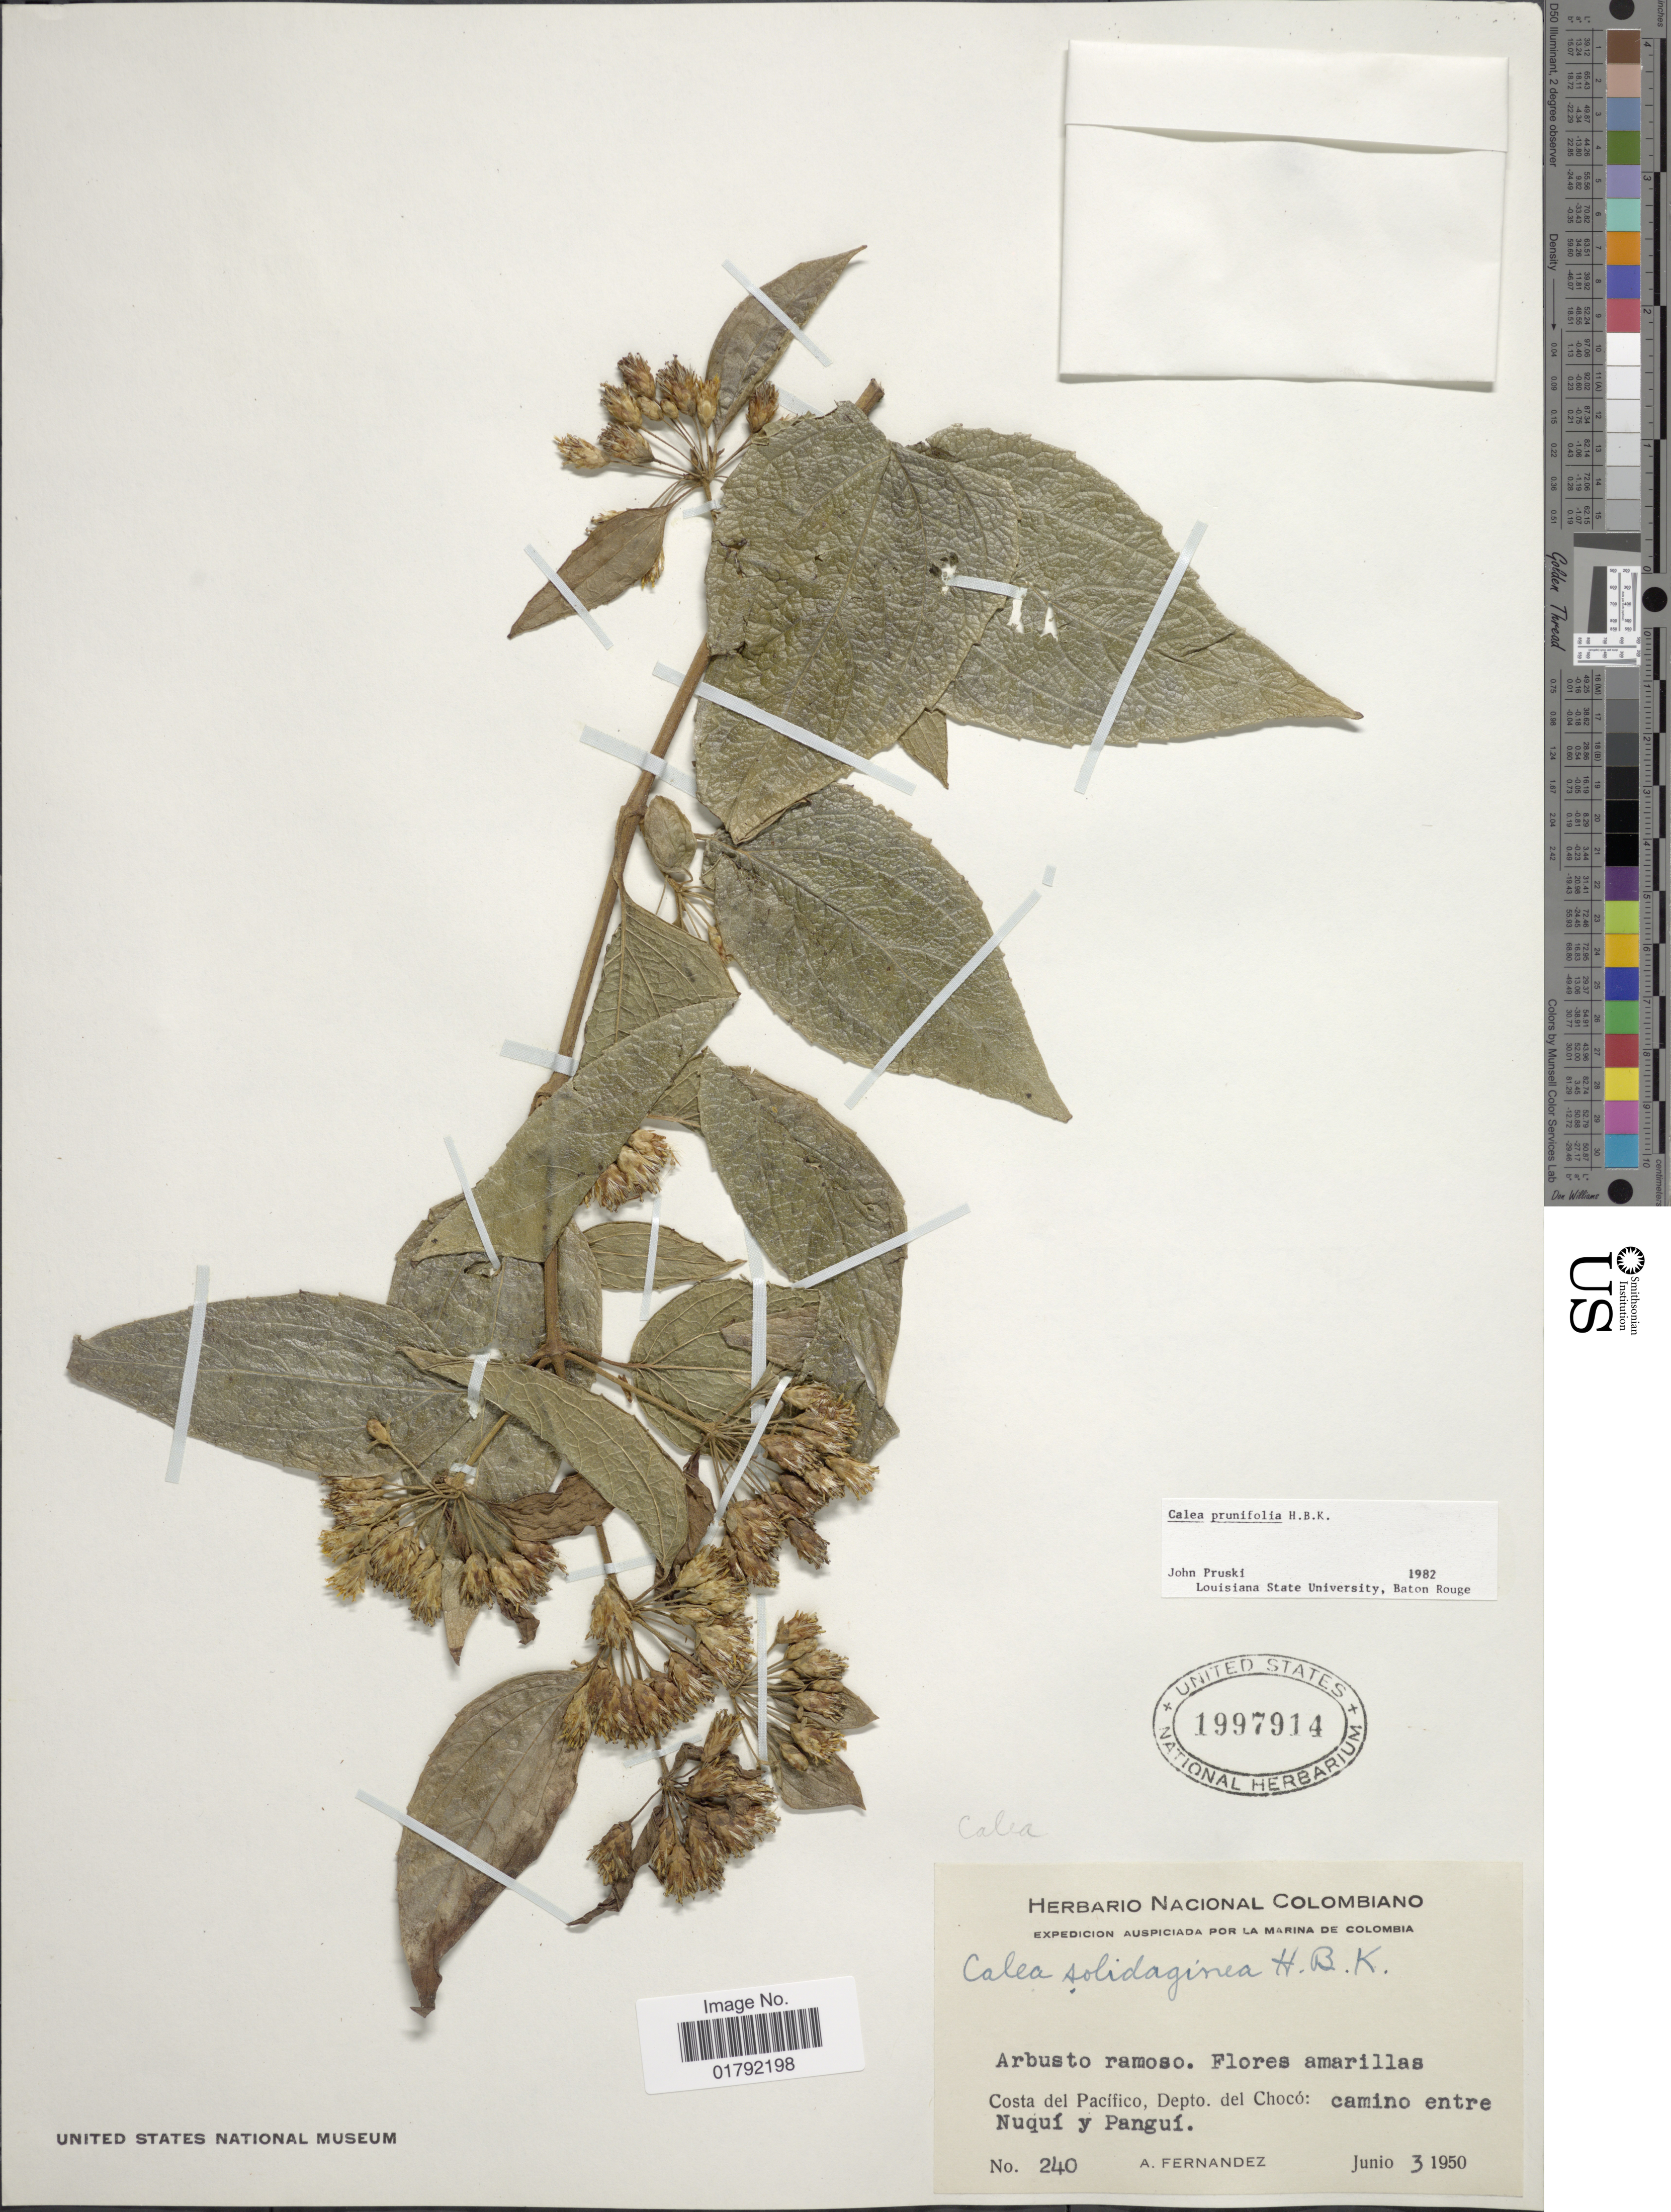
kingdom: Plantae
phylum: Tracheophyta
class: Magnoliopsida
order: Asterales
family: Asteraceae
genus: Calea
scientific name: Calea prunifolia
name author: Kunth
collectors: A. Fernandez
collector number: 240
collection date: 1950-06-03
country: Colombia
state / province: Chocó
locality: Costa del Pacifico: camino entre Nuqui y Pangui.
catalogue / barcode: US 1997914